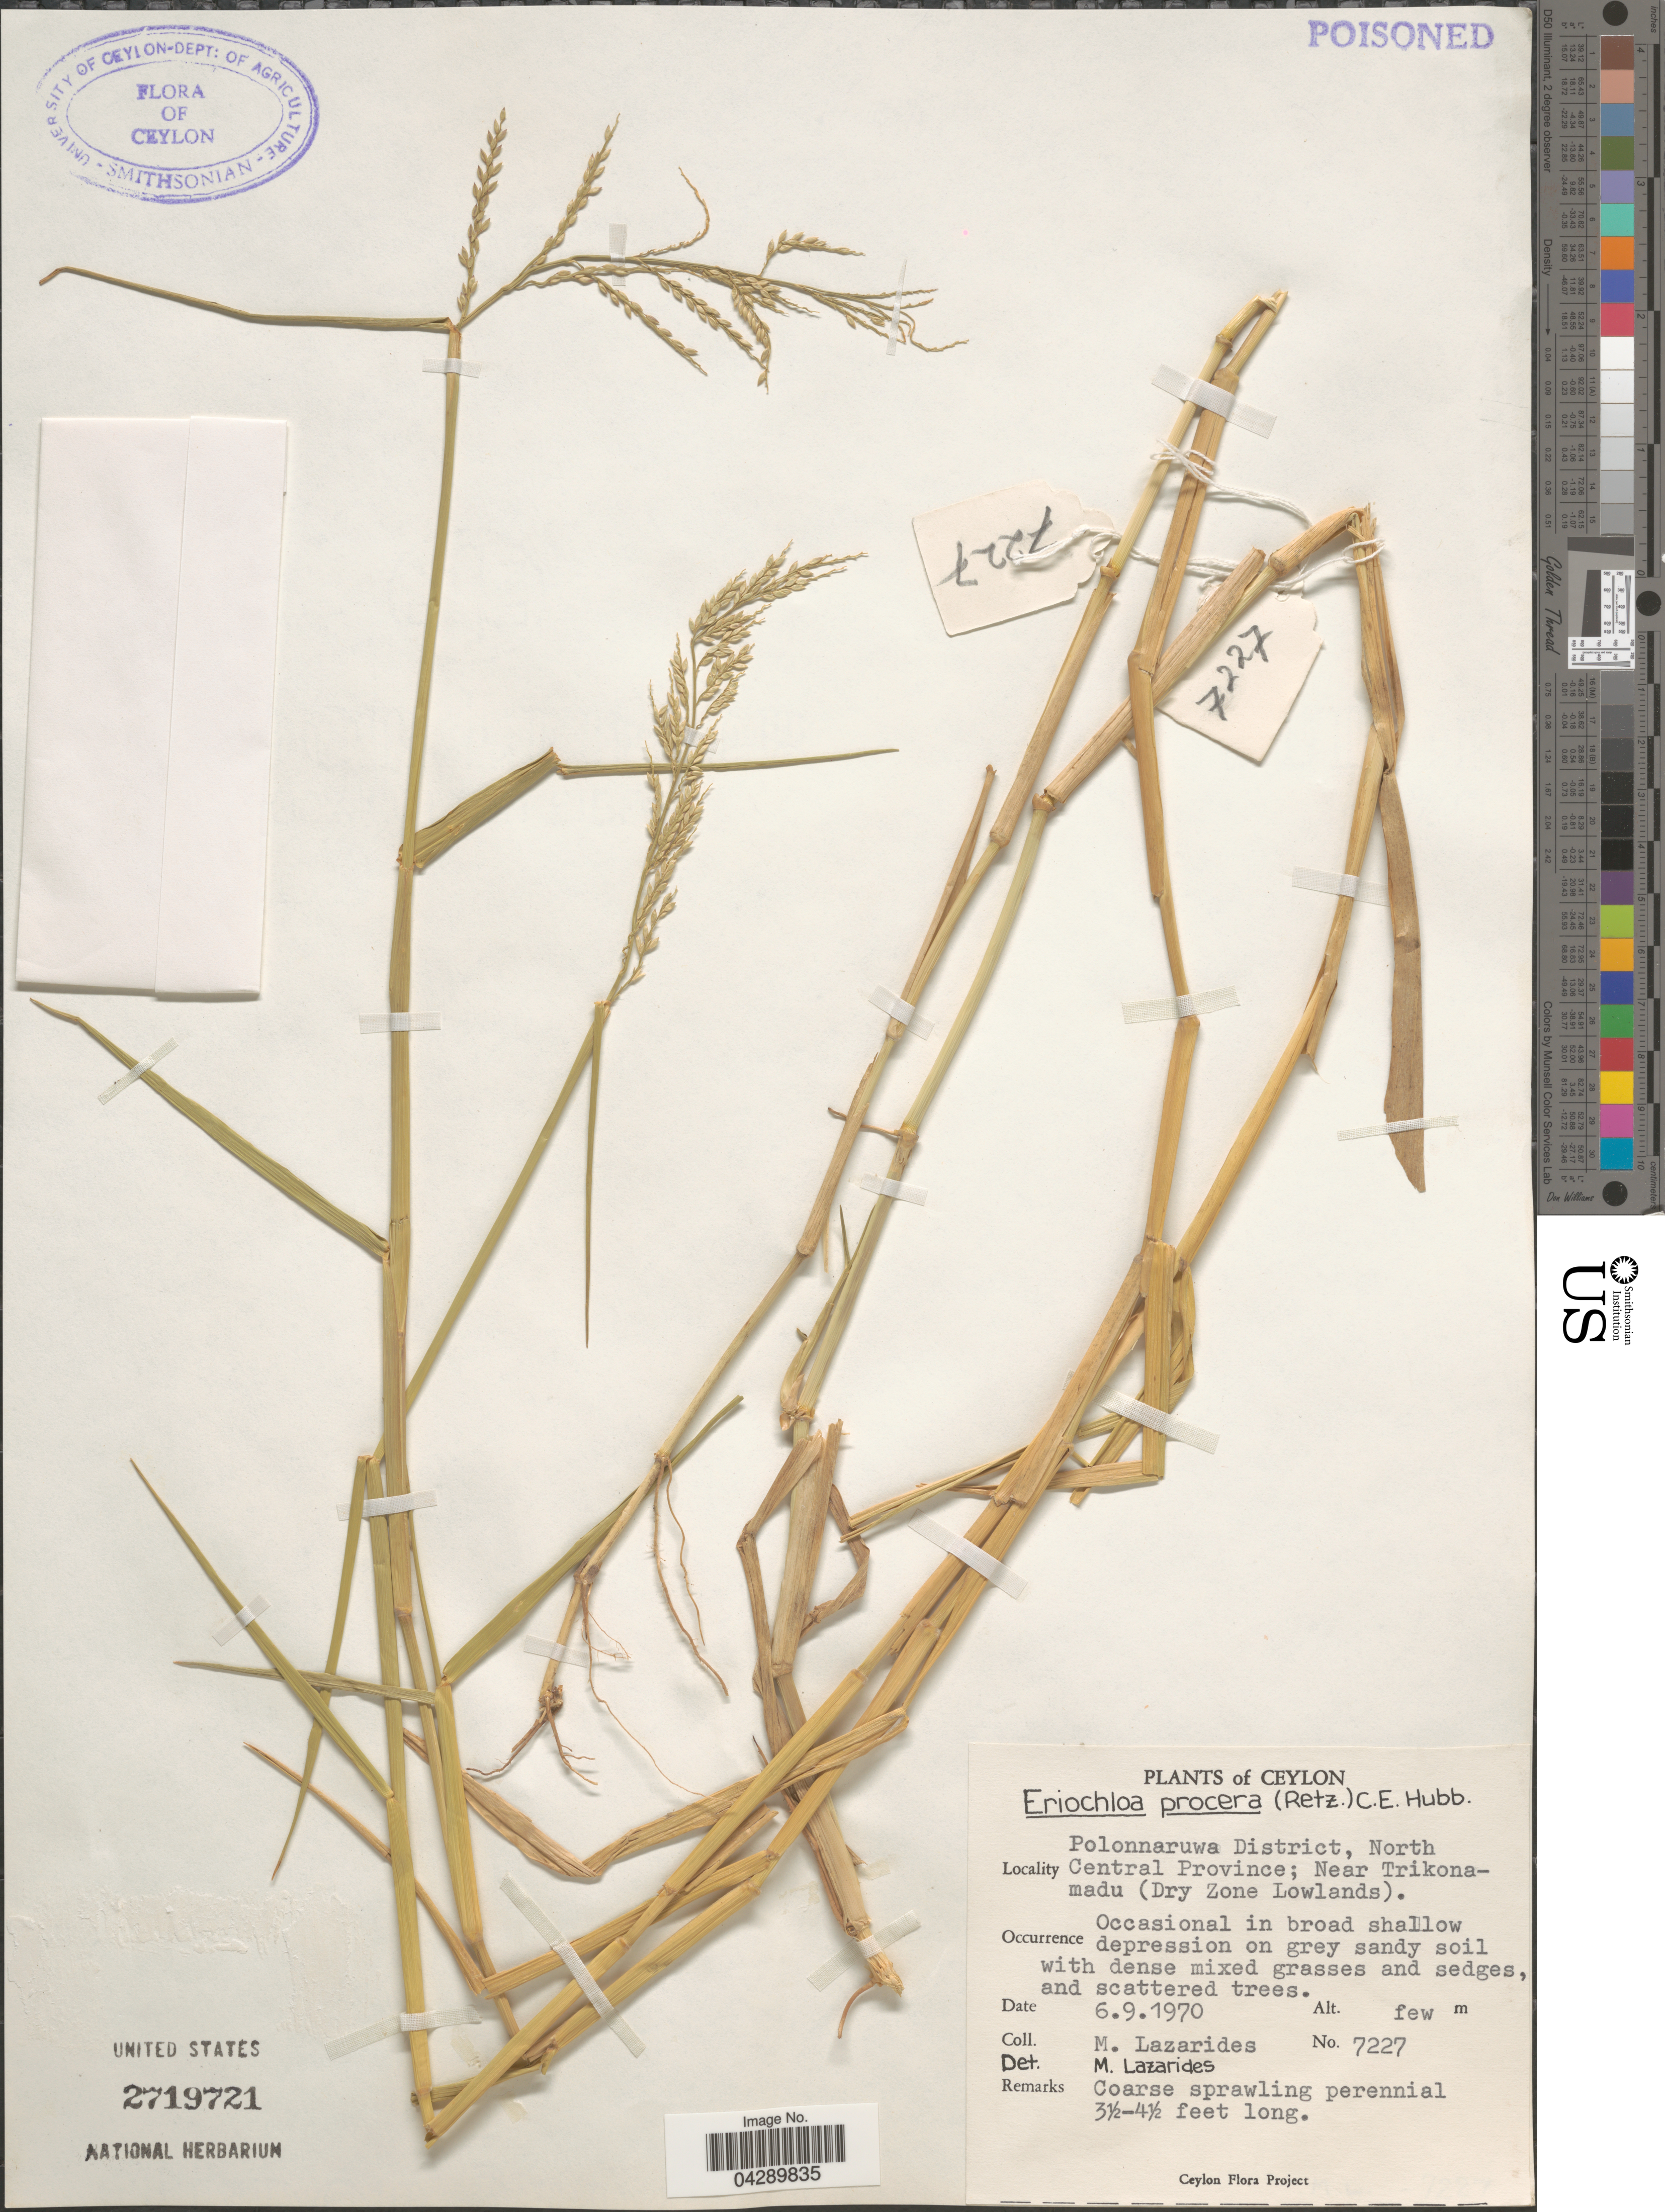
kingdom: Plantae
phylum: Tracheophyta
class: Liliopsida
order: Poales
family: Poaceae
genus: Eriochloa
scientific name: Eriochloa procera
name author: (Retz.) C.E. Hubb.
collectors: M. Lazarides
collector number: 7227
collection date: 1970-09-06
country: Sri Lanka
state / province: North Central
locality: Ceylon. Polonnaruwa District; Near Trikonamadu (Dry Zone Lowlands). Occasional in broad shallow depression on grey sandy soil.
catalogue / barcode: US 2719721